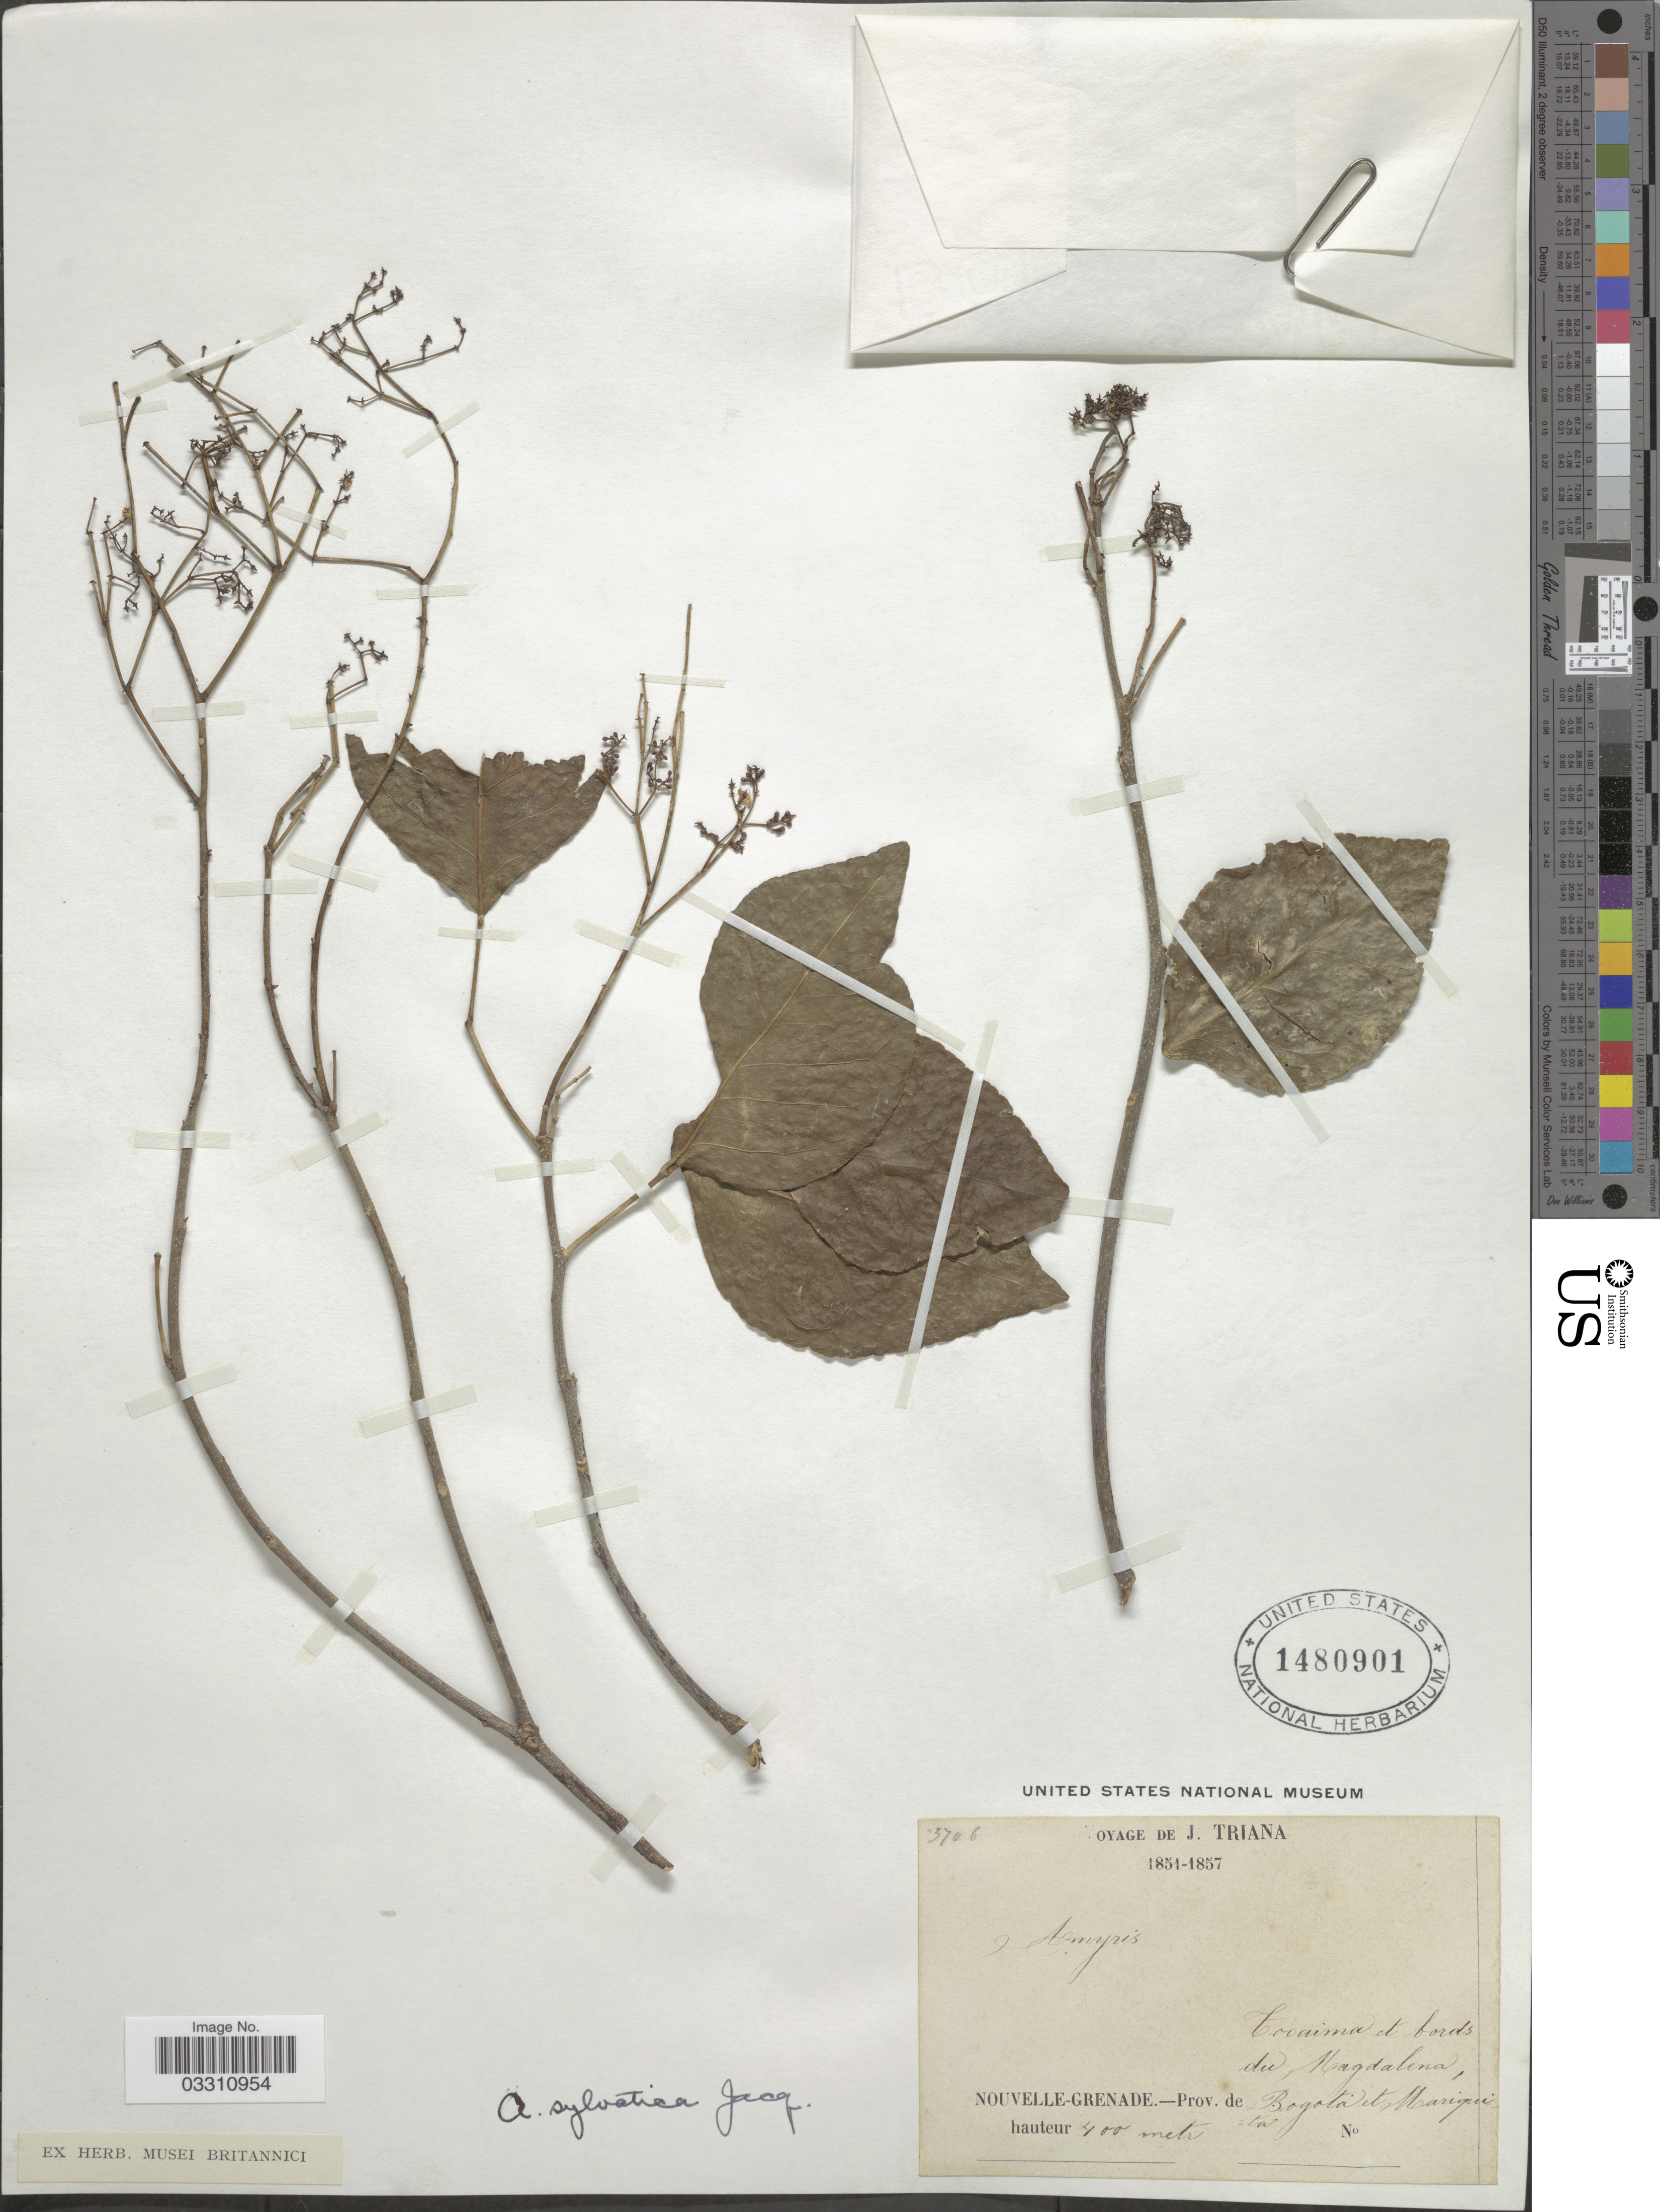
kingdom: Plantae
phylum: Tracheophyta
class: Magnoliopsida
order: Sapindales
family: Rutaceae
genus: Amyris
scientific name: Amyris sylvatica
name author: Jacq.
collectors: J. Triana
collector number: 3706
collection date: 1851/1857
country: Colombia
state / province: Magdalena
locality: Tocaima et bords du Magdalena, Nouvelle-Grenade.-Prov. de Bogota Mariquita.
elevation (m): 400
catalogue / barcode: US 1480901